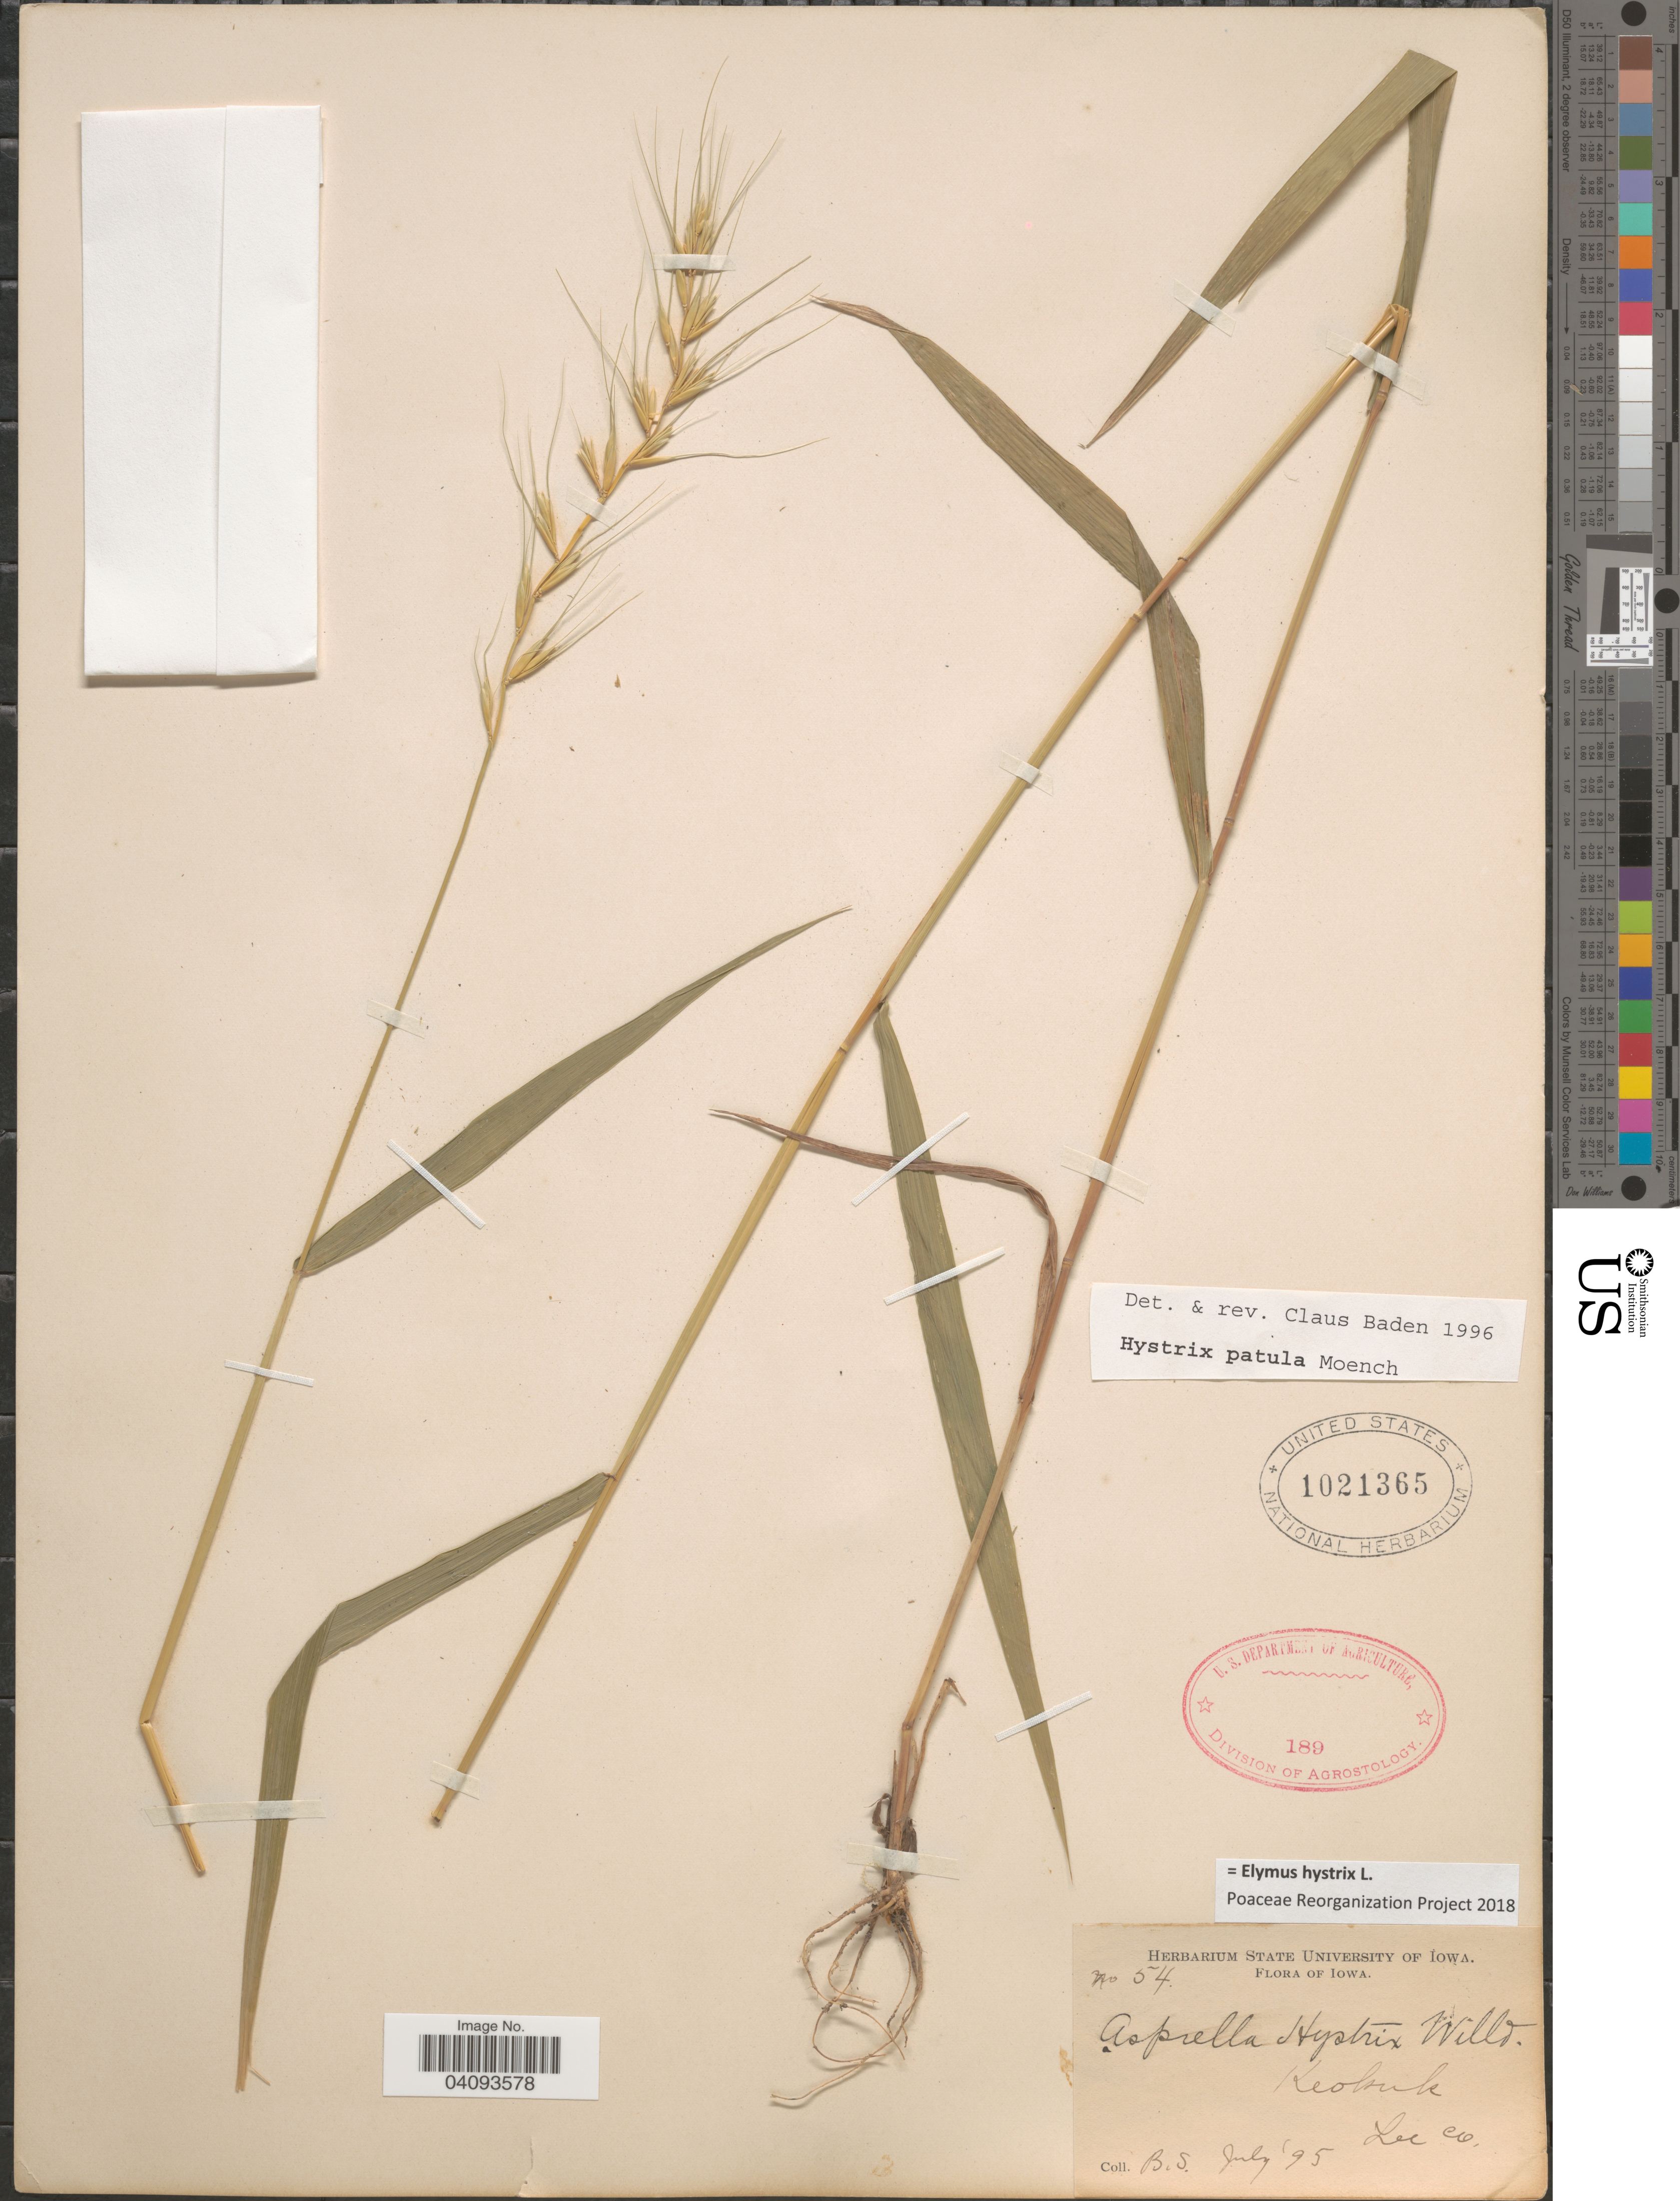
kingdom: Plantae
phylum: Tracheophyta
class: Liliopsida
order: Poales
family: Poaceae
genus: Elymus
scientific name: Elymus hystrix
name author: L.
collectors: B. S.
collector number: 54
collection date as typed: Transcribed d/m/y: /7/95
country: United States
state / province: Iowa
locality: Keokuk. Lee Co.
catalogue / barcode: US 1021365